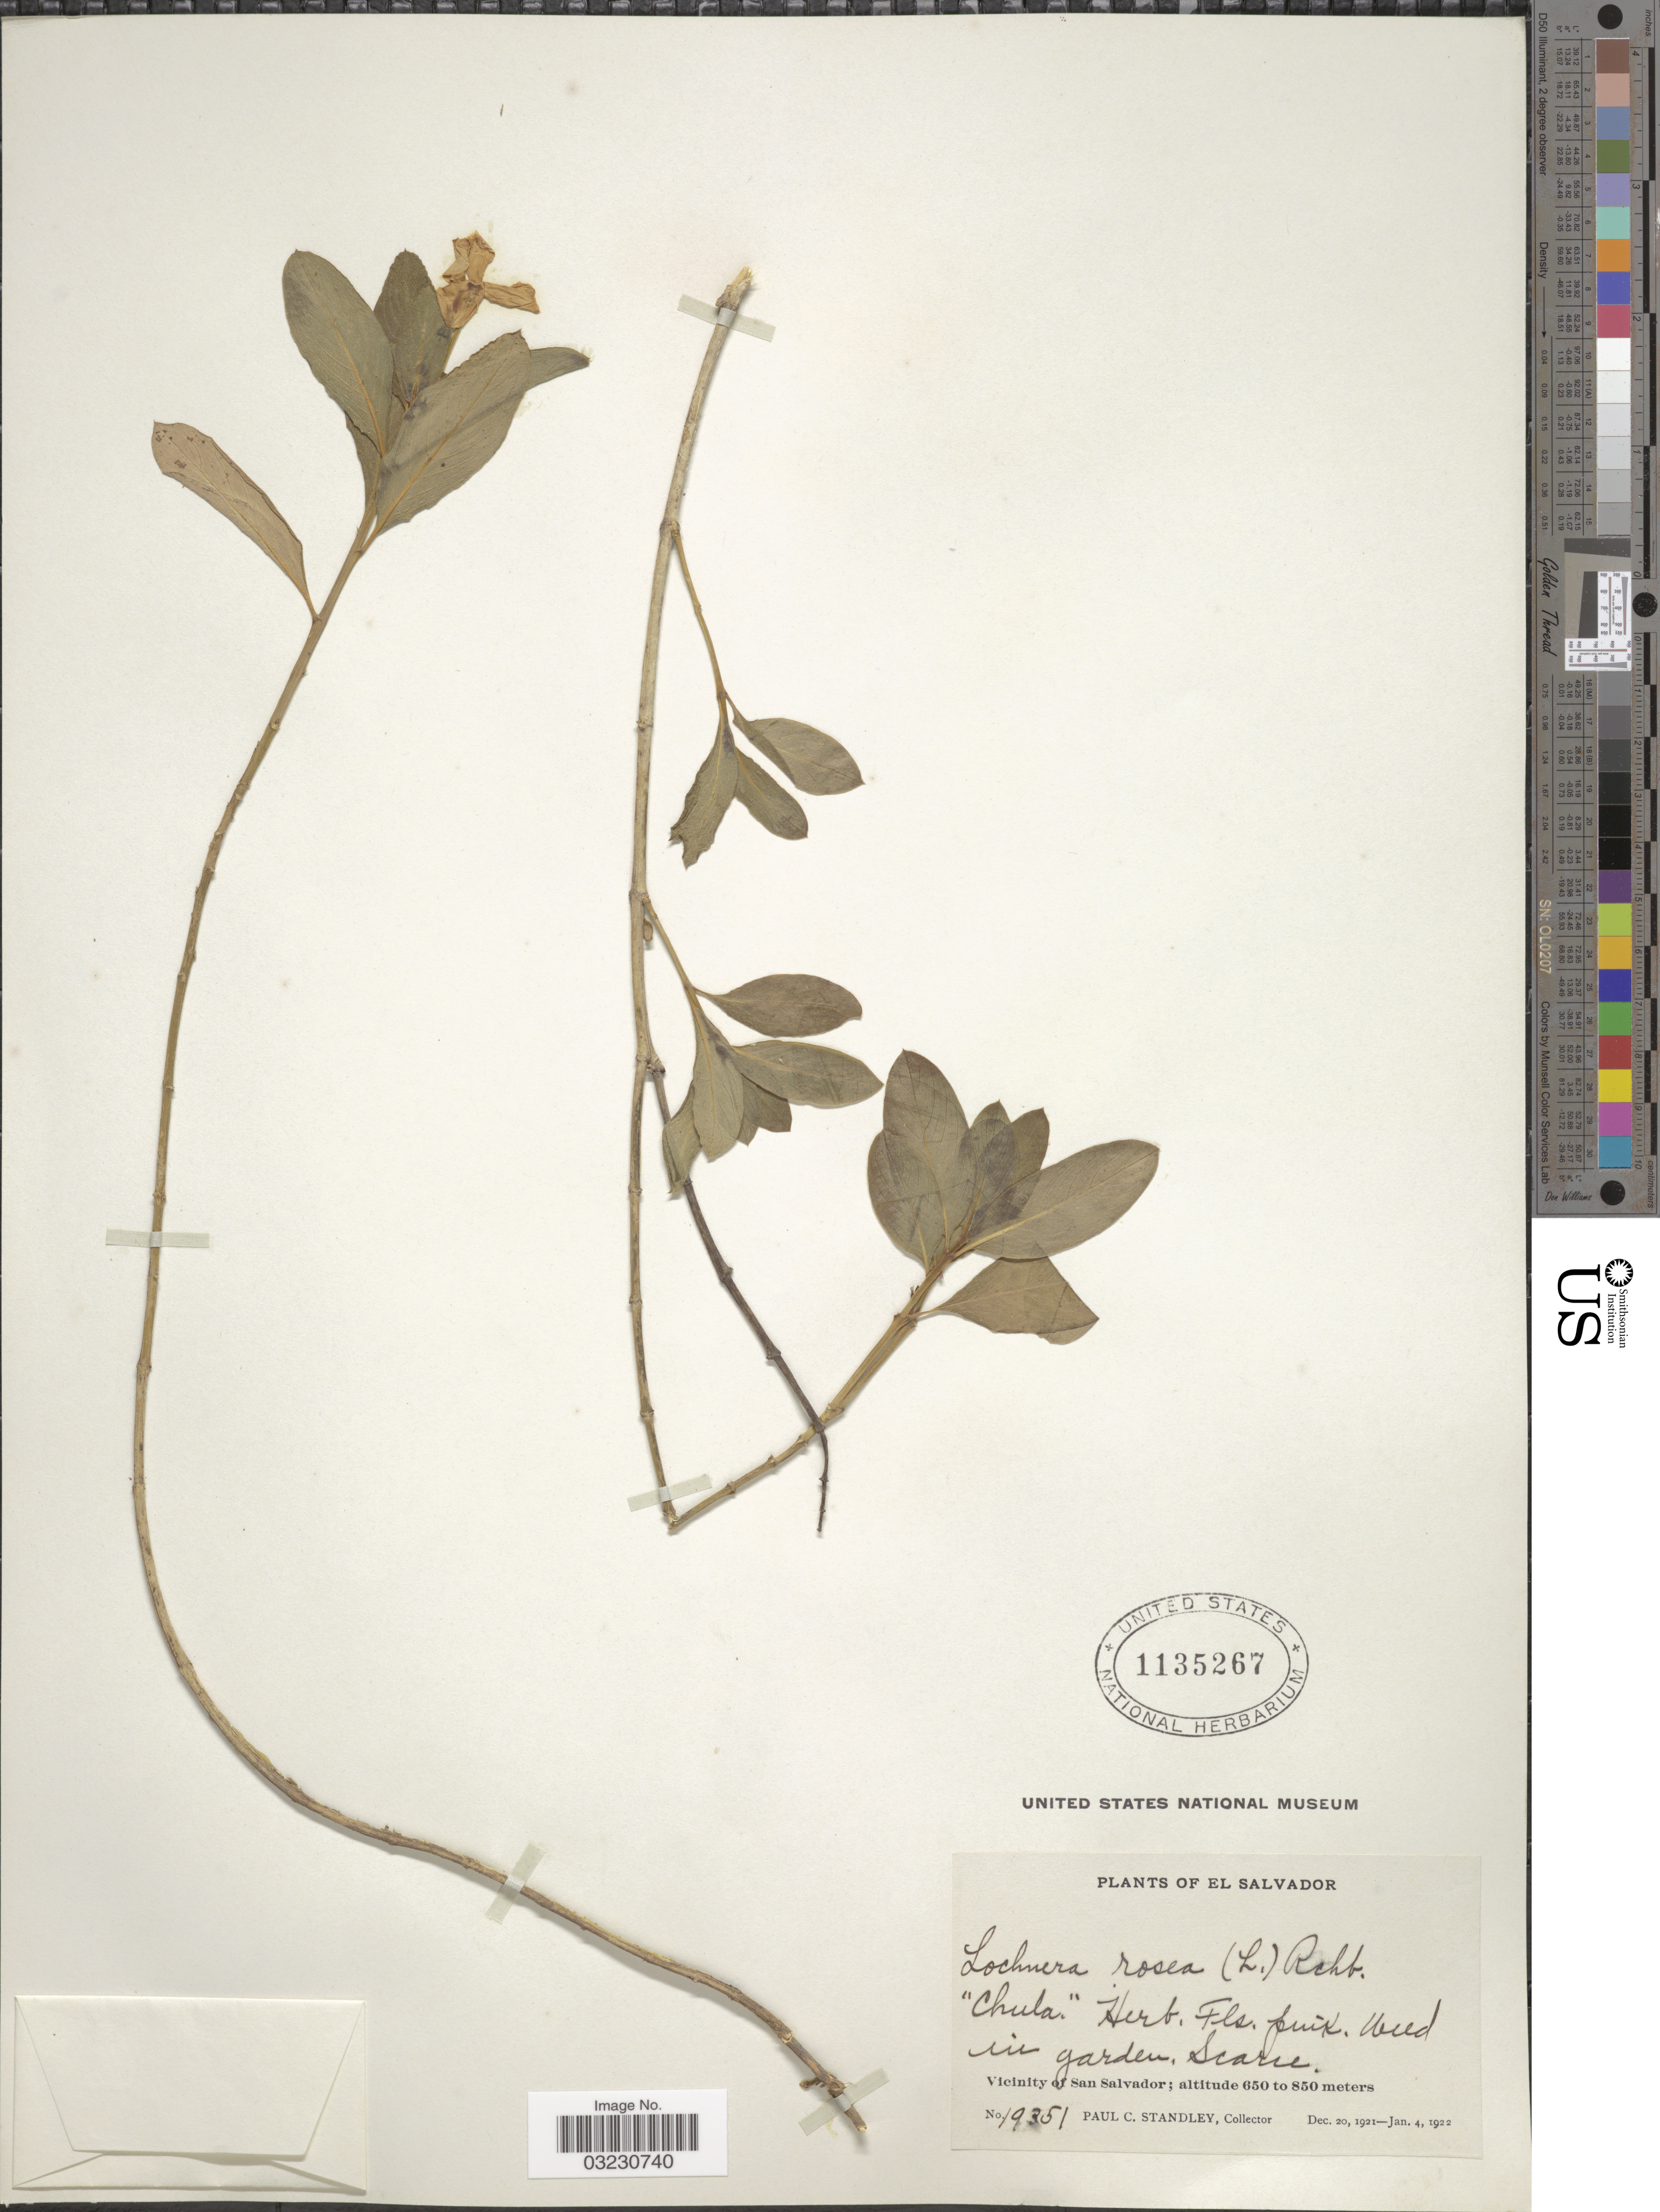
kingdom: Plantae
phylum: Tracheophyta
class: Magnoliopsida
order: Gentianales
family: Apocynaceae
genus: Catharanthus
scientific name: Catharanthus roseus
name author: (L.) G. Don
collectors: P. C. Standley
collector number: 19351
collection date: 1921-12-20/1922-01-04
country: El Salvador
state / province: San Salvador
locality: Weed in garden, Vicinity of San Salvador.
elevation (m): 650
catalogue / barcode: US 1135267